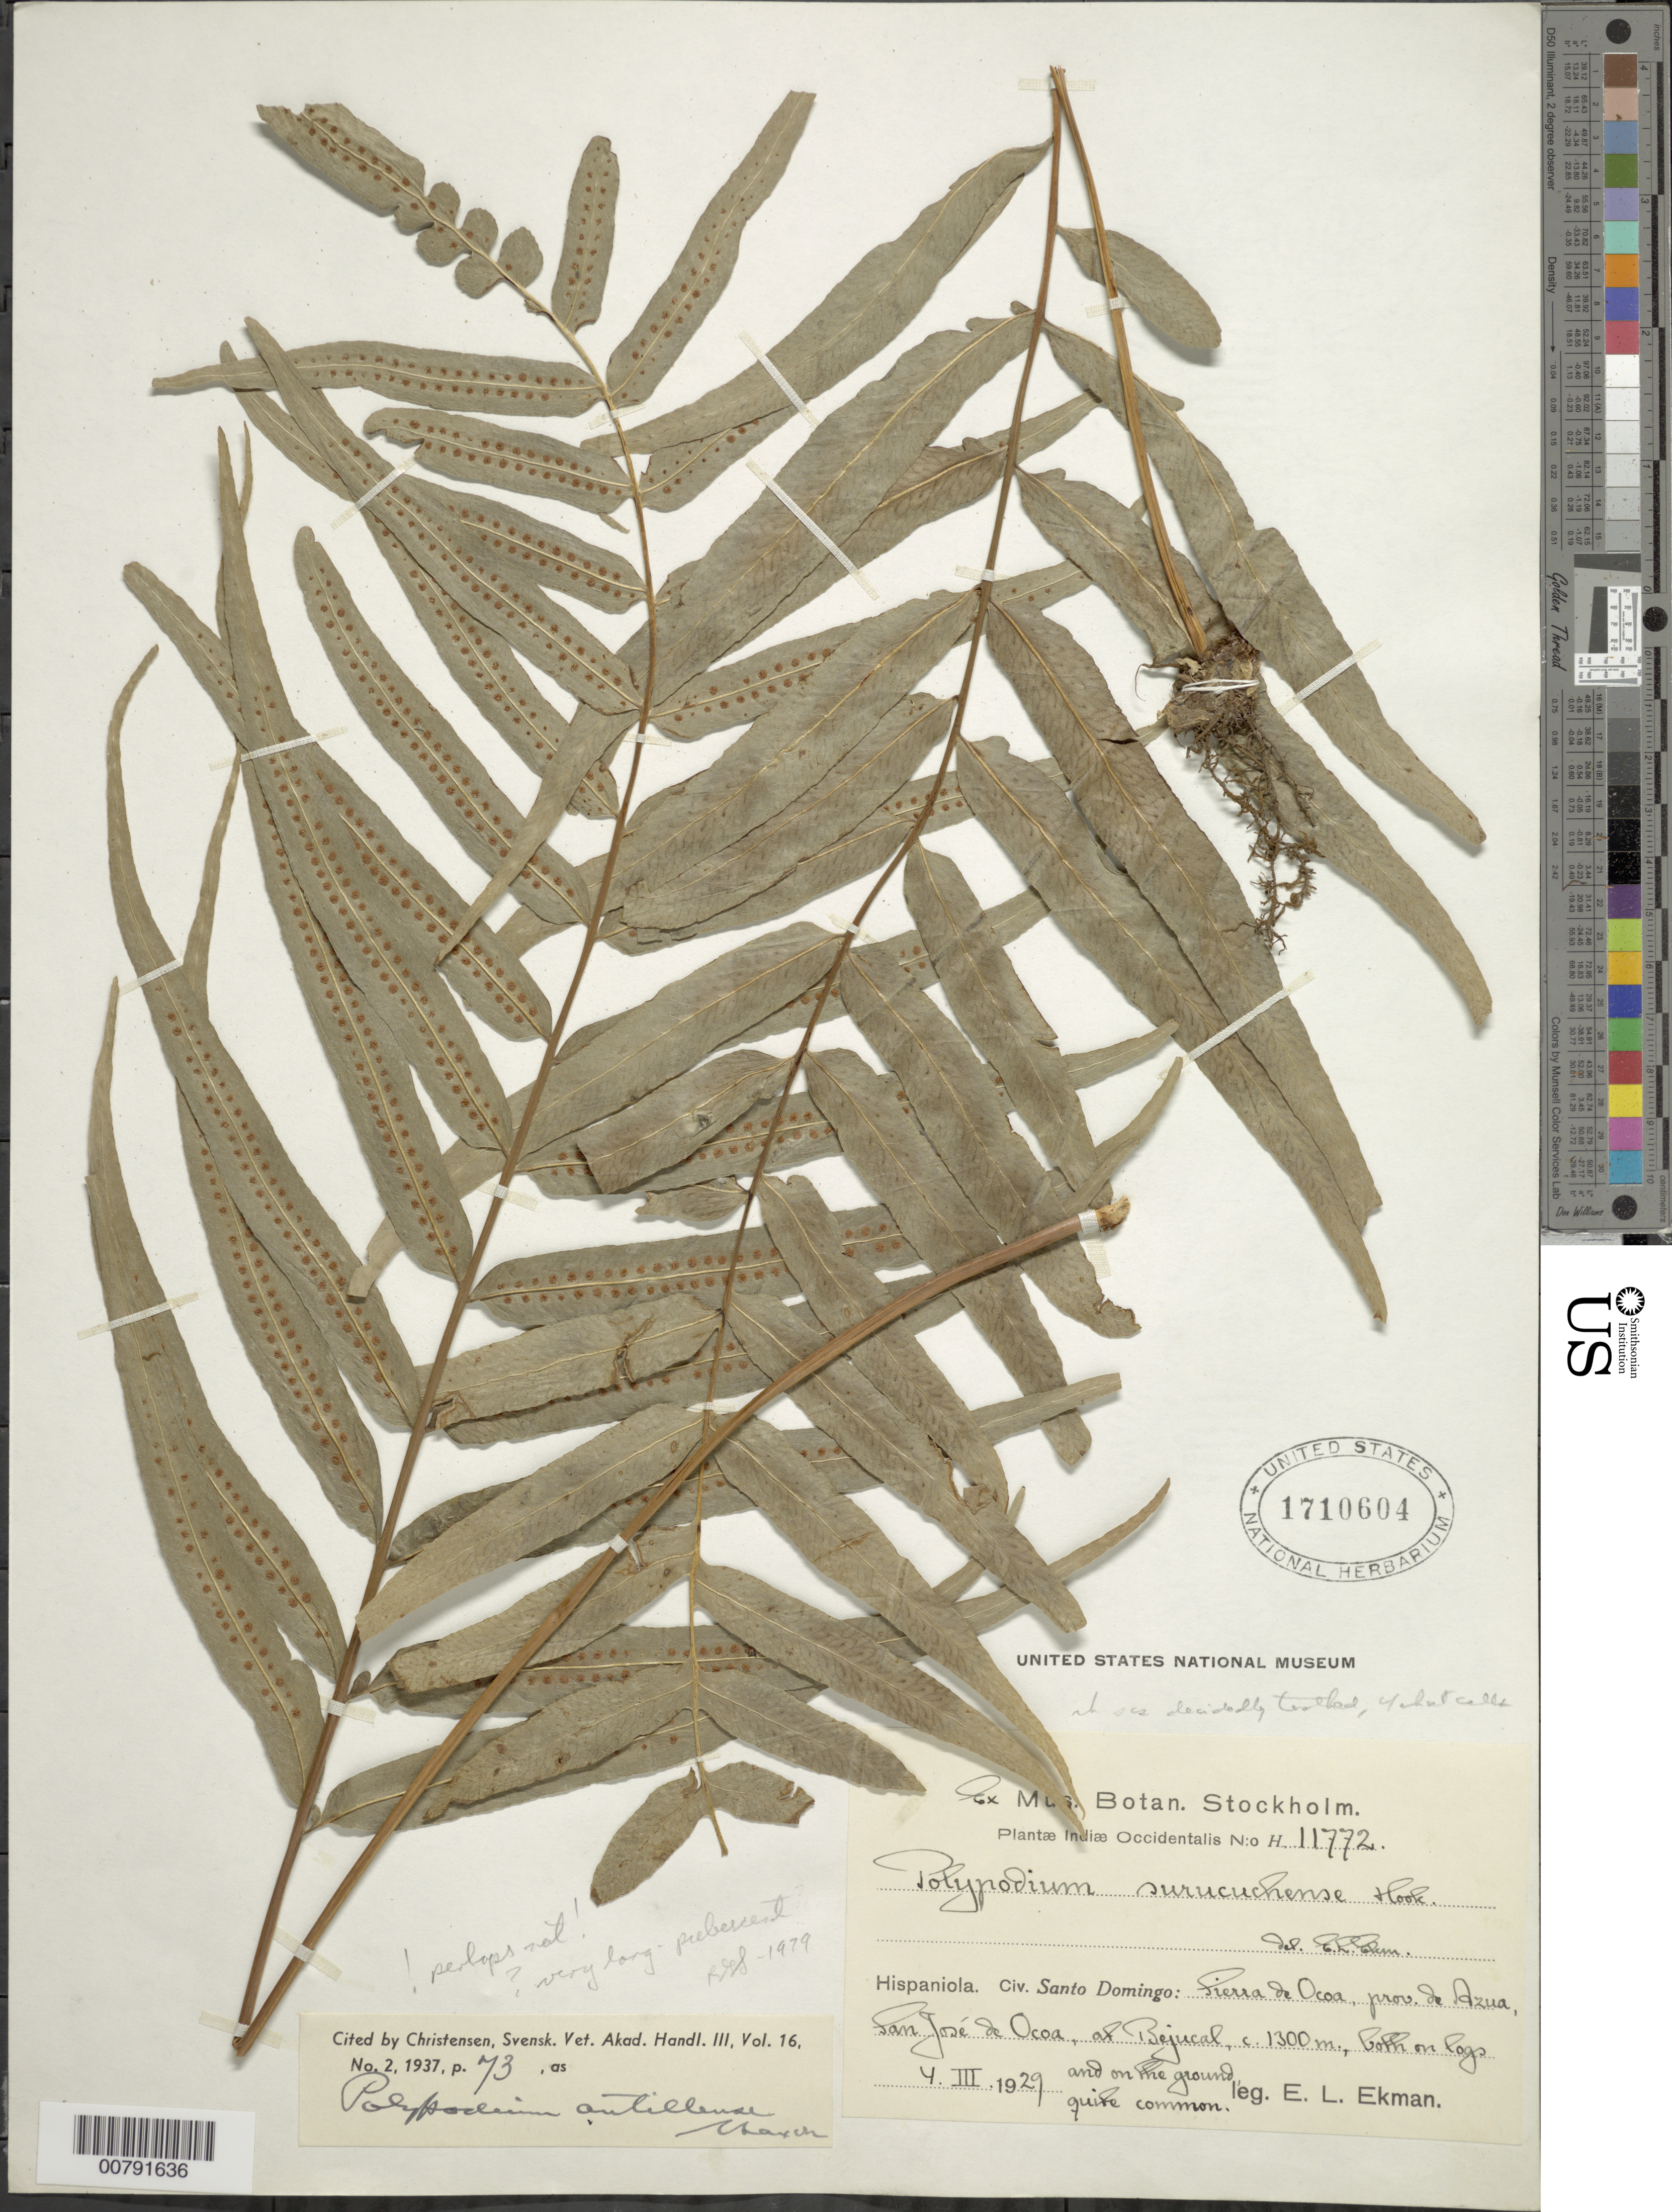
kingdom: Plantae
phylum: Tracheophyta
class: Polypodiopsida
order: Polypodiales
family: Polypodiaceae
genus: Serpocaulon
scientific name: Serpocaulon sp.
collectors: E. L. Ekman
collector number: H 11772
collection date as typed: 04 Mar 1929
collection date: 1929-03-04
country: Dominican Republic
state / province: Azua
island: Hispaniola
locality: Sierra de Ocoa, San José de Ocoa, at Bejucal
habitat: On logs and on the ground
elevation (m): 1300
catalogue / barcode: US 1710604